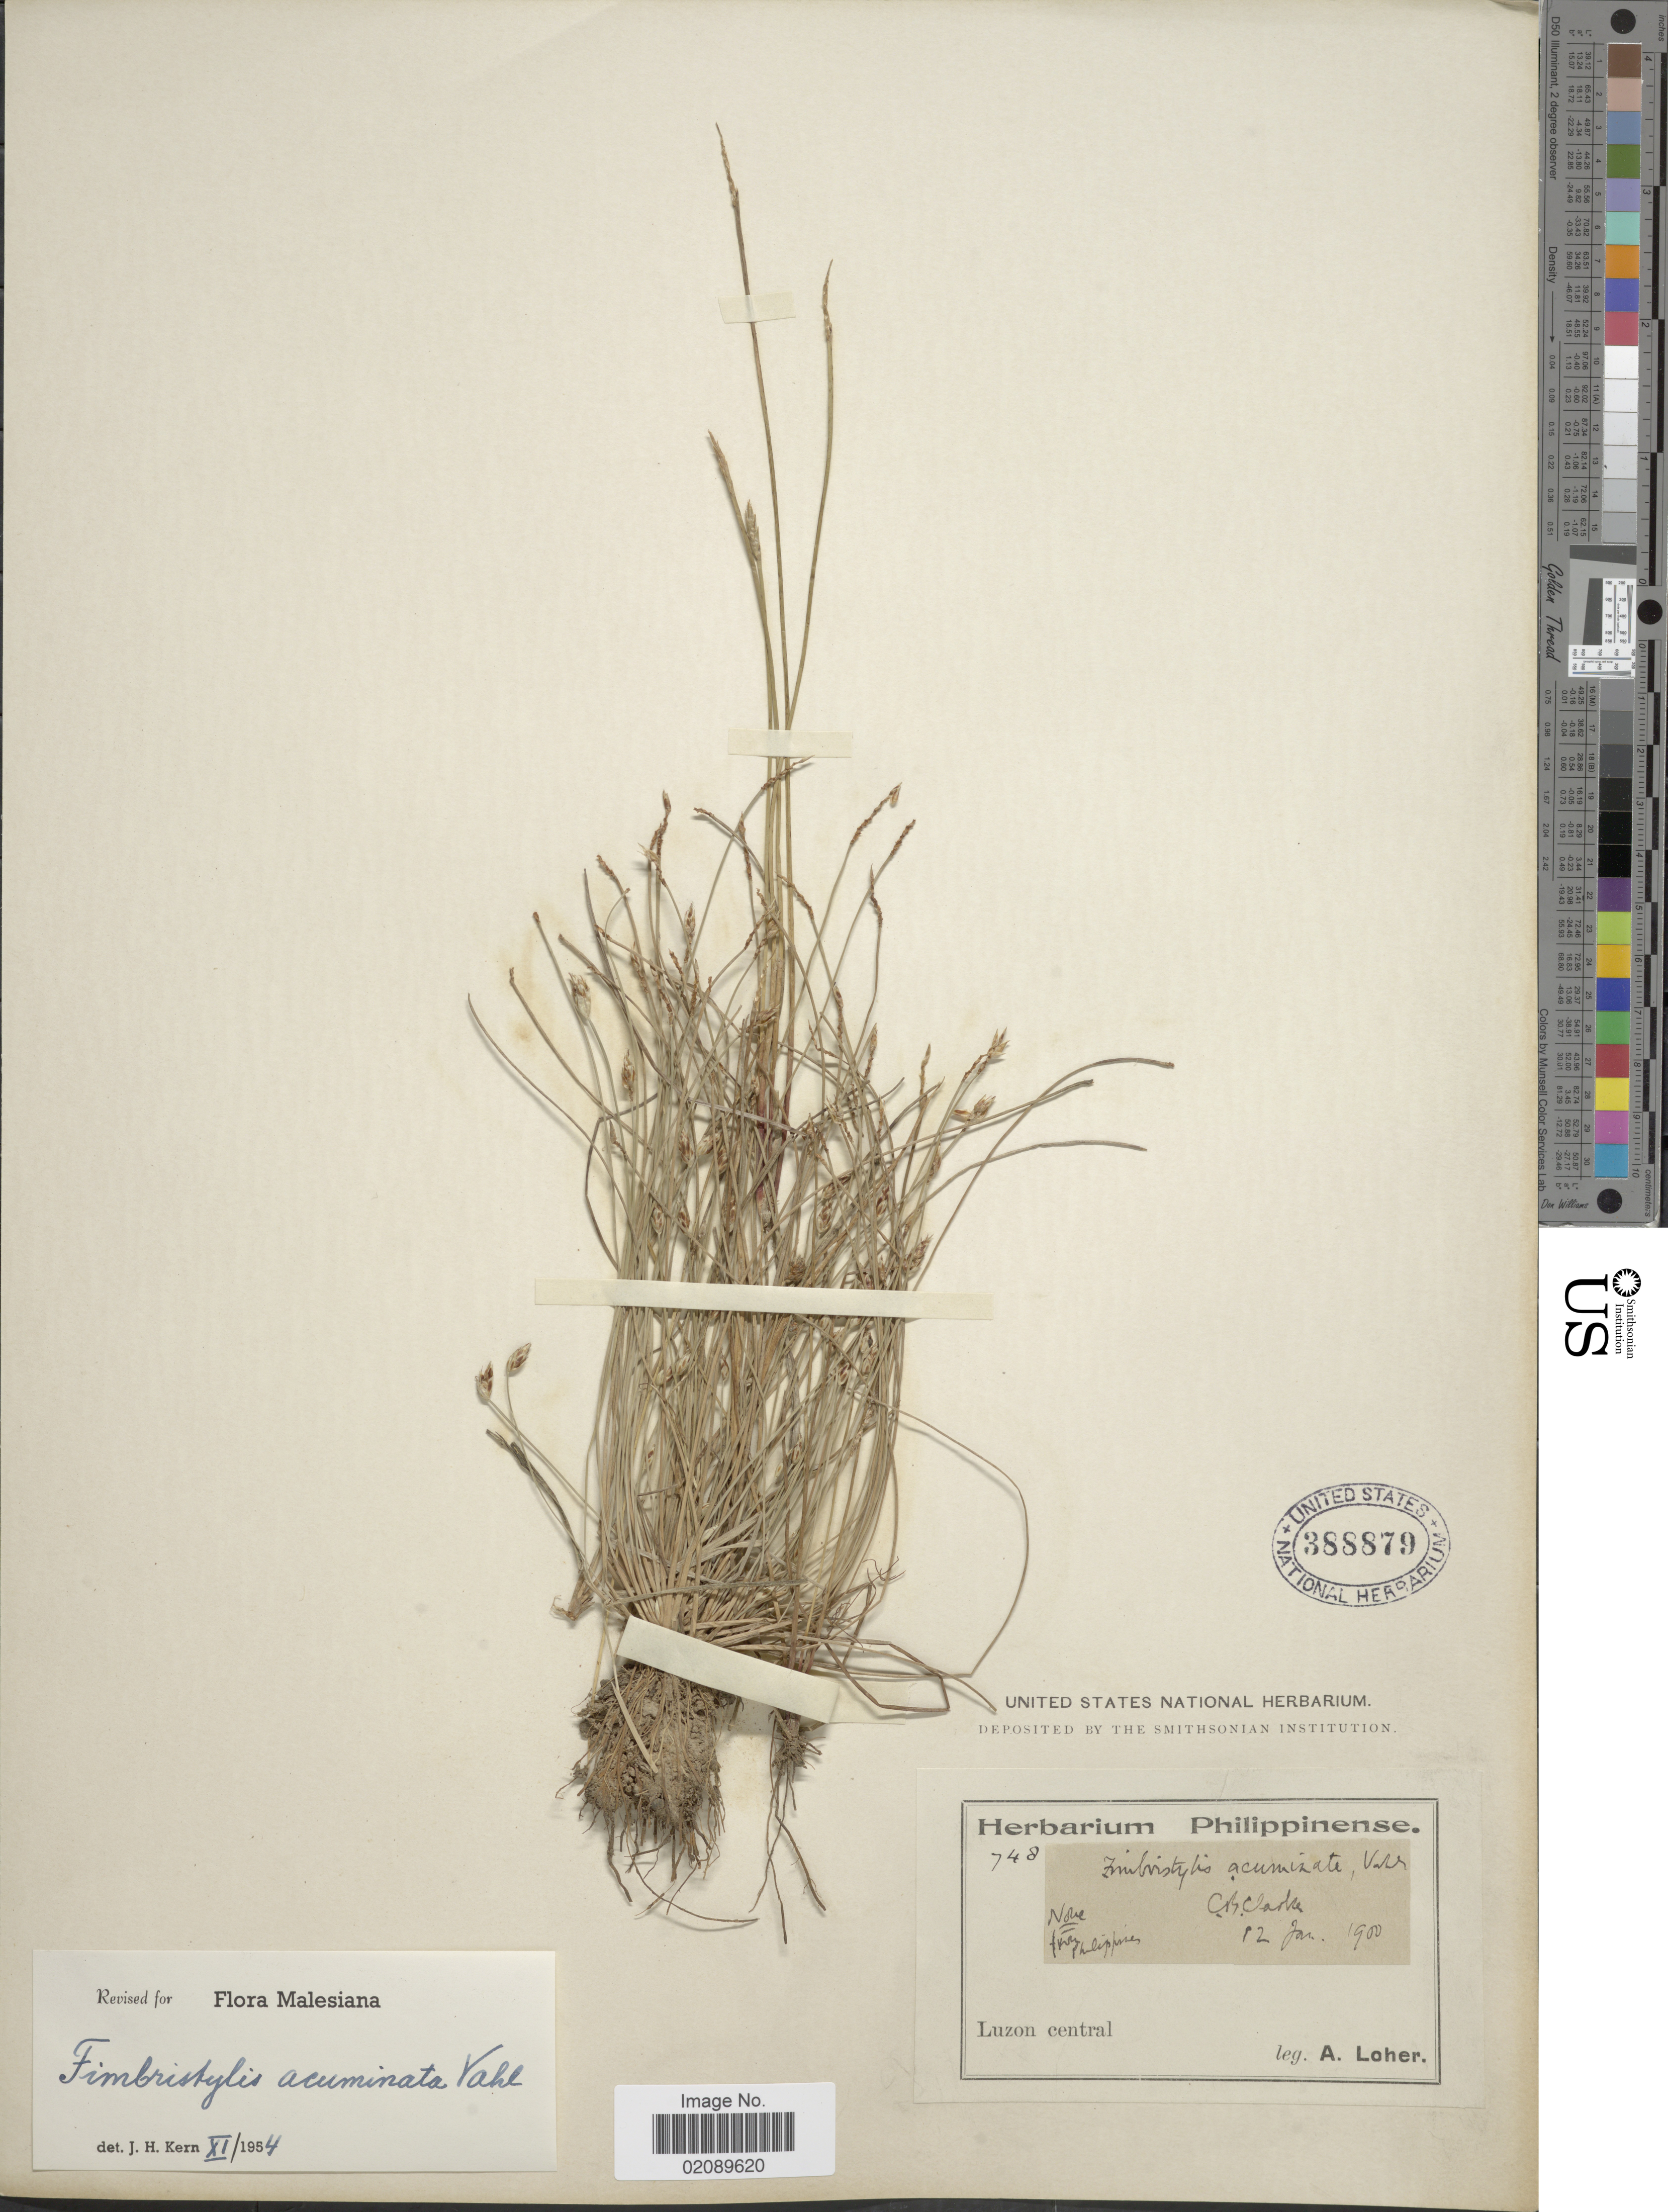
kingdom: Plantae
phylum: Tracheophyta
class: Liliopsida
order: Poales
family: Cyperaceae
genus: Fimbristylis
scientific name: Fimbristylis acuminata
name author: Vahl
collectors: A. Loher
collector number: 748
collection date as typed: "collection date" is probably date of determination by C.B. Clarke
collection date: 1900-01-12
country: Philippines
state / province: Central Luzon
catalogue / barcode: US 388879